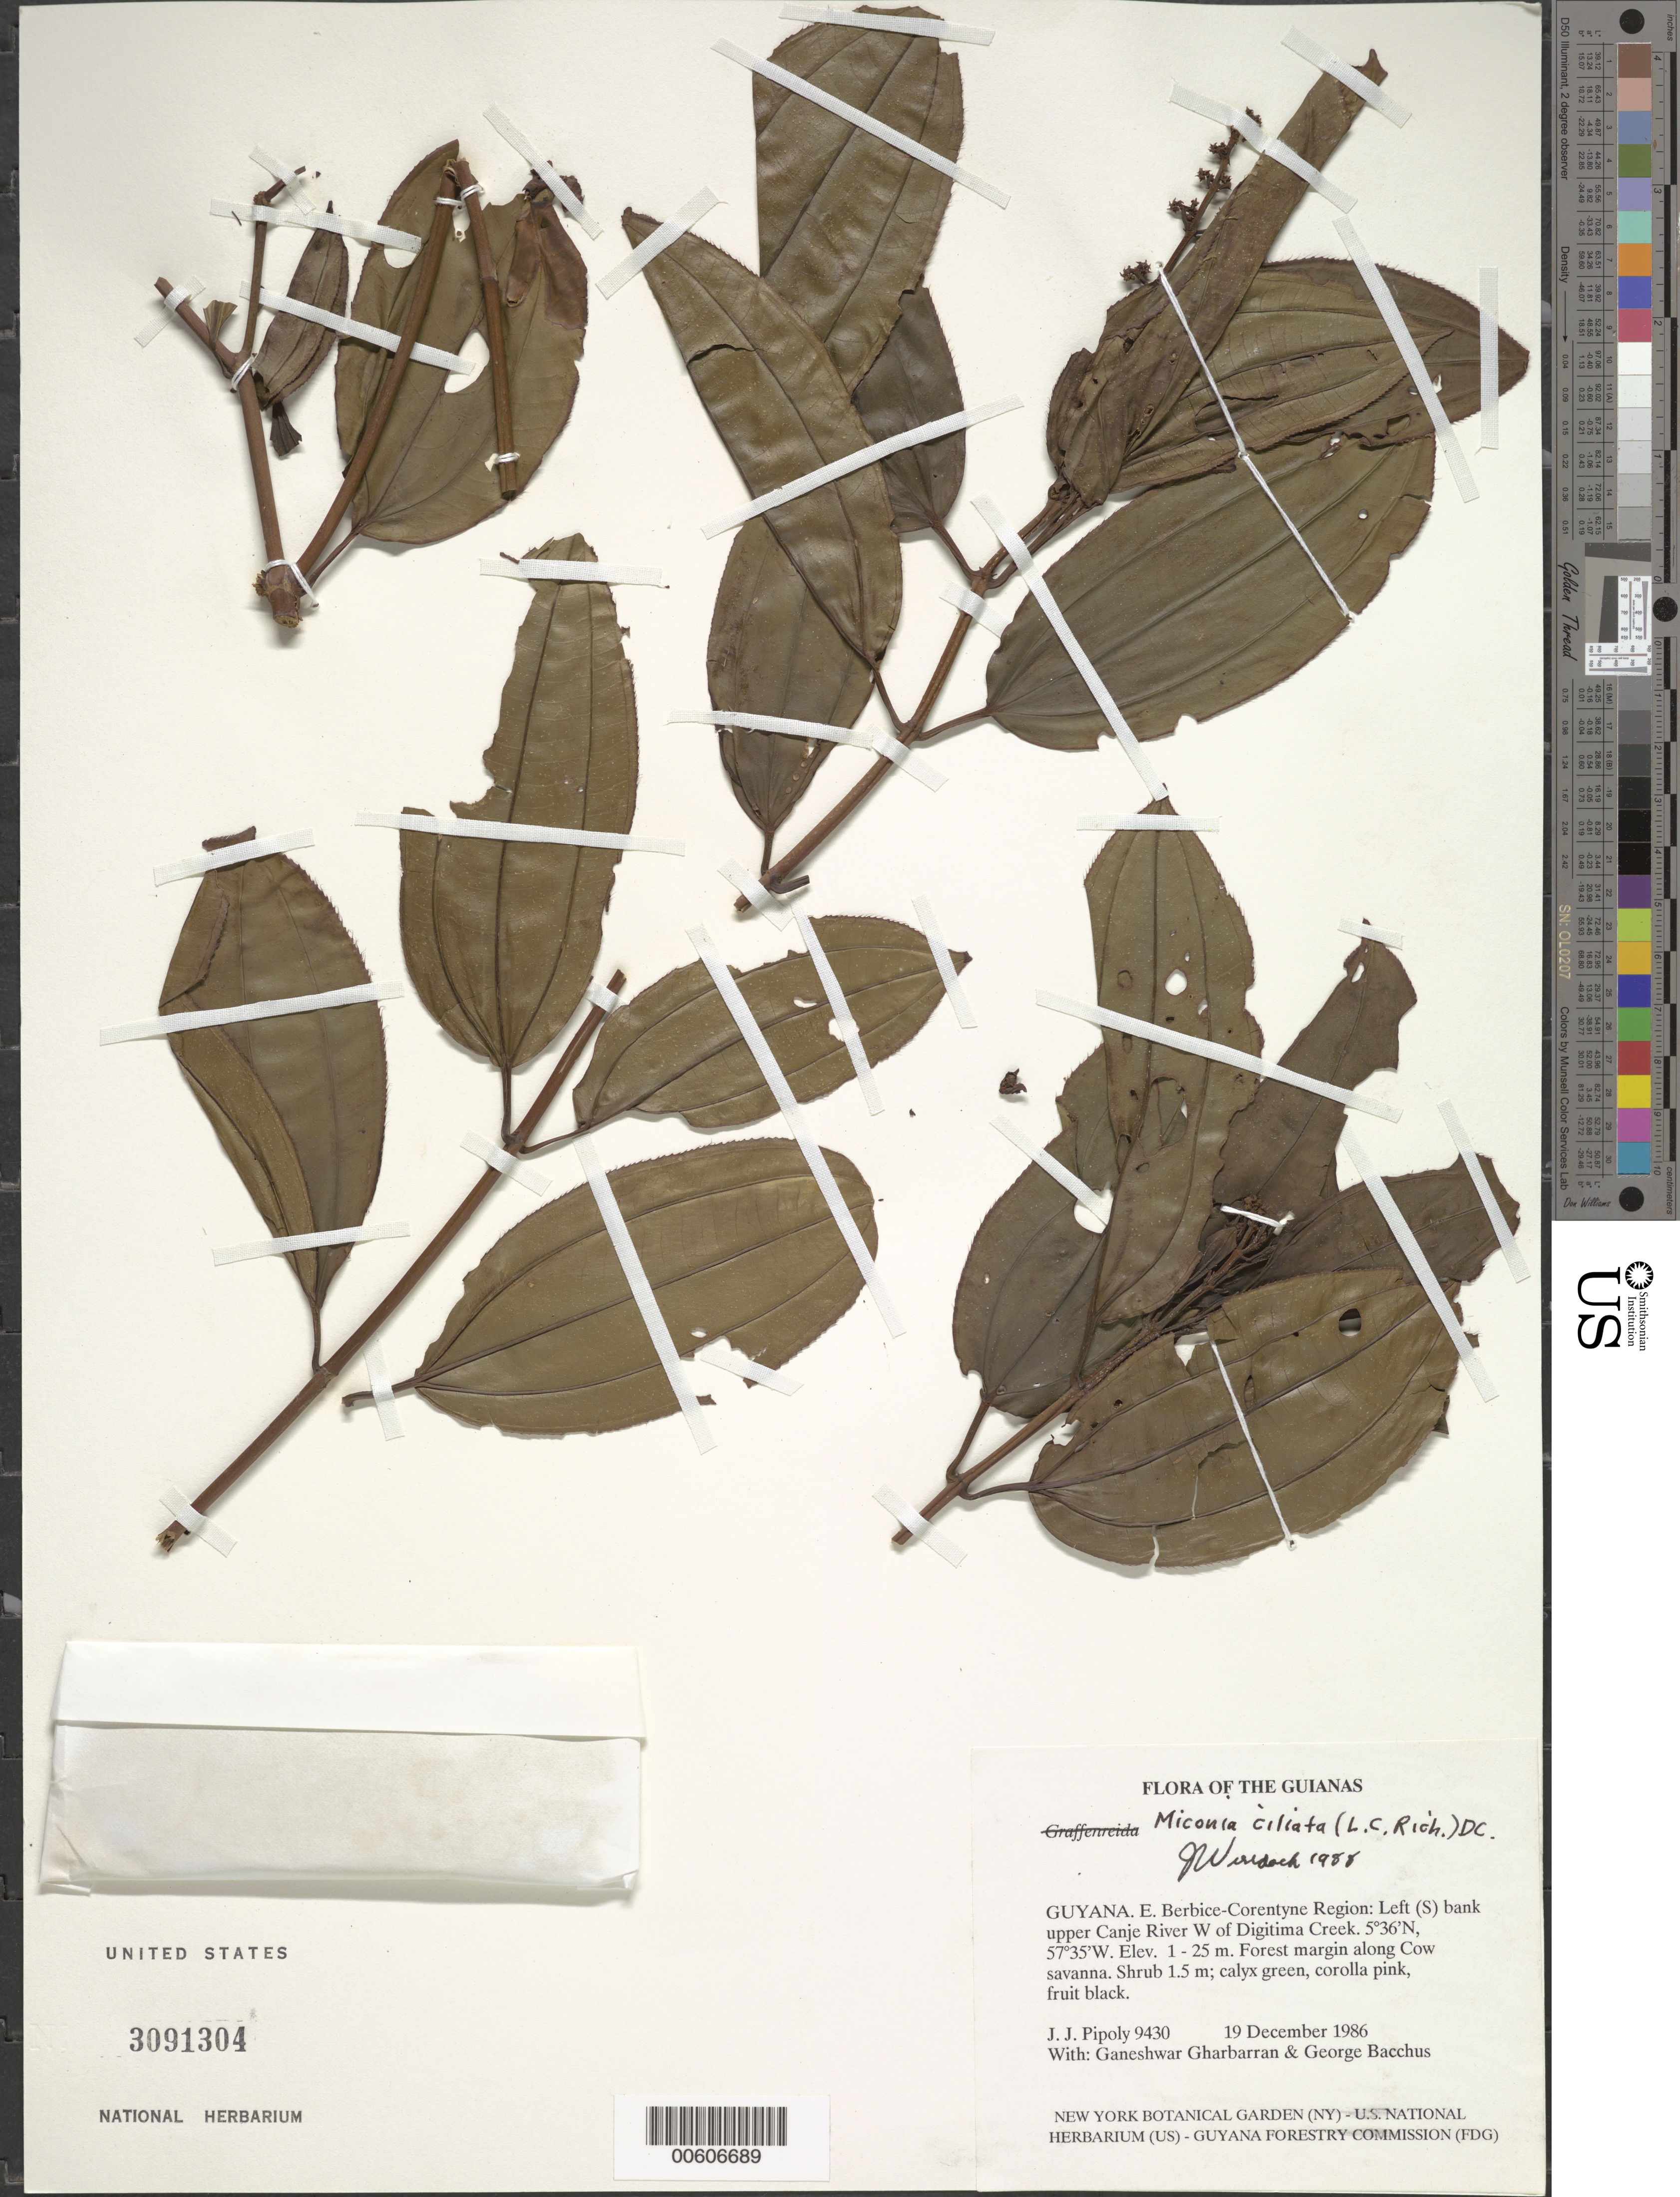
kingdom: Plantae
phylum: Tracheophyta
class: Magnoliopsida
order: Myrtales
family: Melastomataceae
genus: Miconia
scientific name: Miconia ciliata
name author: (Rich.) DC.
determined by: Wurdack, John J., (US), US (UNITED STATES)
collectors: J. J. Pipoly, G. Gharbarran & G. Bacchus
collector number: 9430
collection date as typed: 19 December 1986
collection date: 1986-12-19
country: Guyana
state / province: E. Berbice-Corentyne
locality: Left (S) bank upper Canje River W of Digitima Creek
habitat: Forest margin along Cow savanna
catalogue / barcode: US 3091304